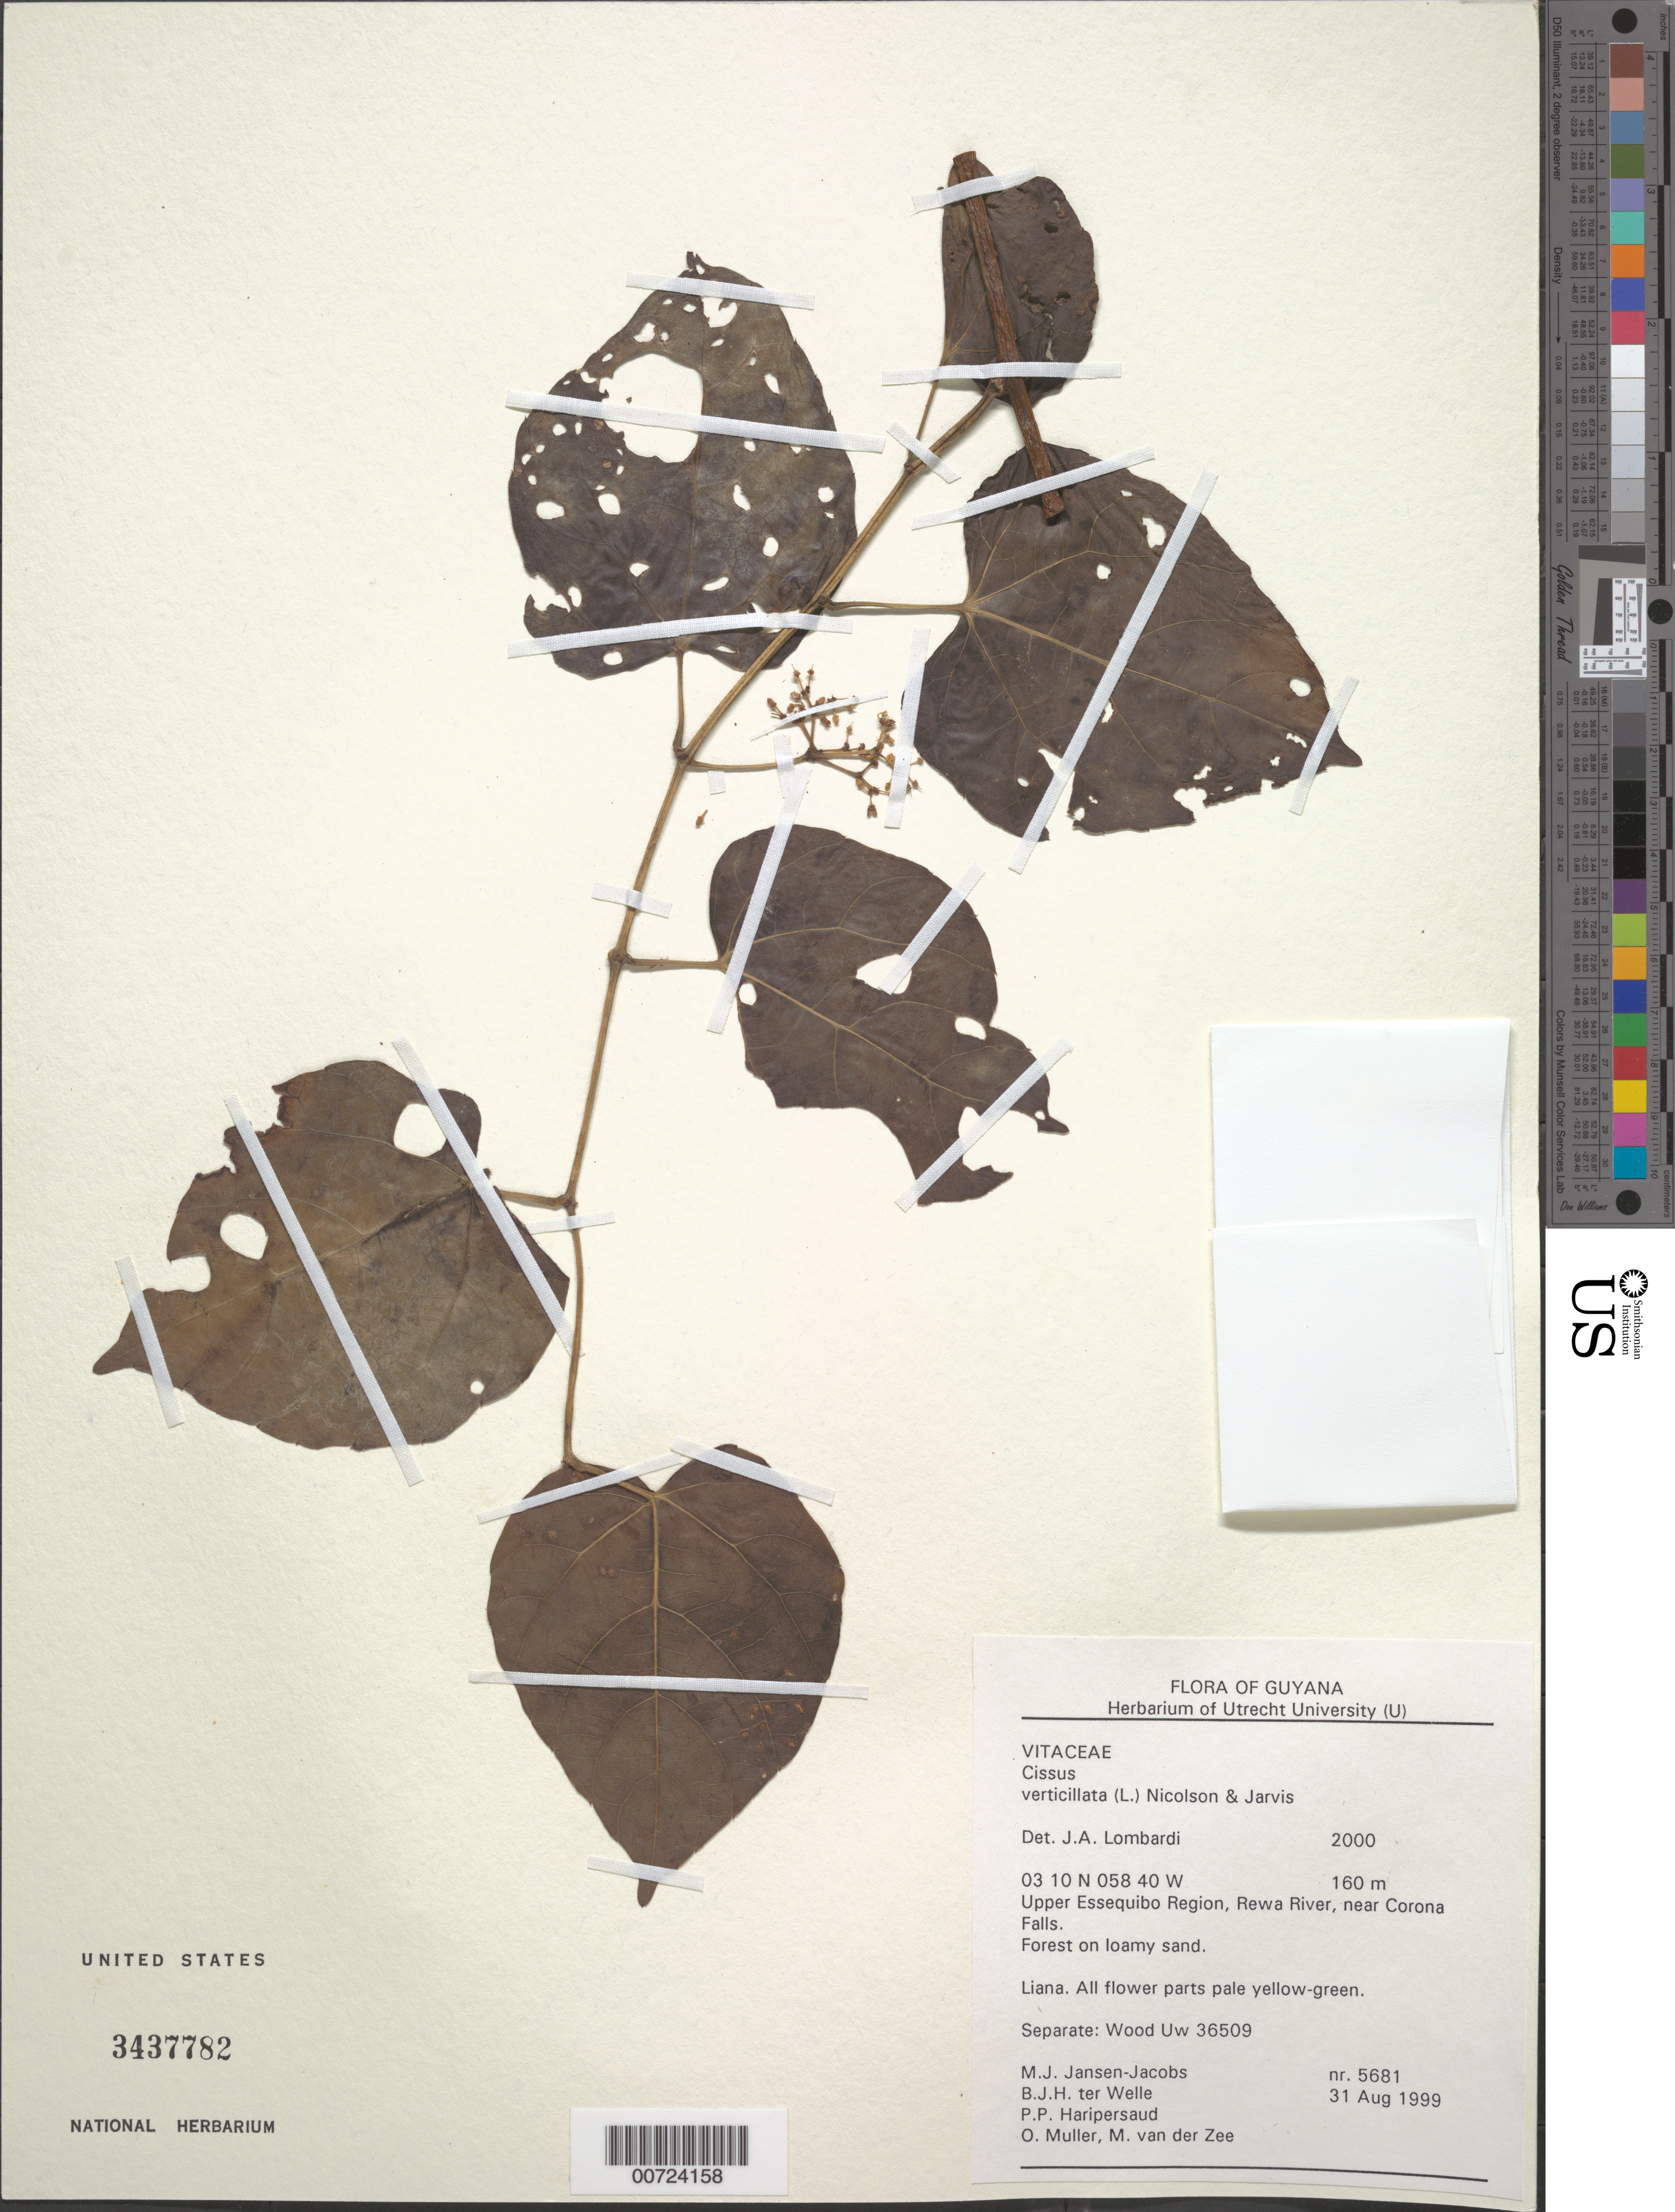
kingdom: Plantae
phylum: Tracheophyta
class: Magnoliopsida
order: Vitales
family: Vitaceae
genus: Cissus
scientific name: Cissus verticillata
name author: (L.) Nicolson & C.E. Jarvis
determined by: Lombardi, Julio A.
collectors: M. J. Jansen-Jacobs, B. Welle, P. Haripersaud, O. Muller & M. van der Zee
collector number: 5681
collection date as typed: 31-Aug-99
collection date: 1999-08-31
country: Guyana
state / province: U. Takutu-U. Essequibo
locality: Rewa River, near Corona Falls, Upper Essequibo Region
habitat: Forest on loamy sand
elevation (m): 160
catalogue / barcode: US 3437782